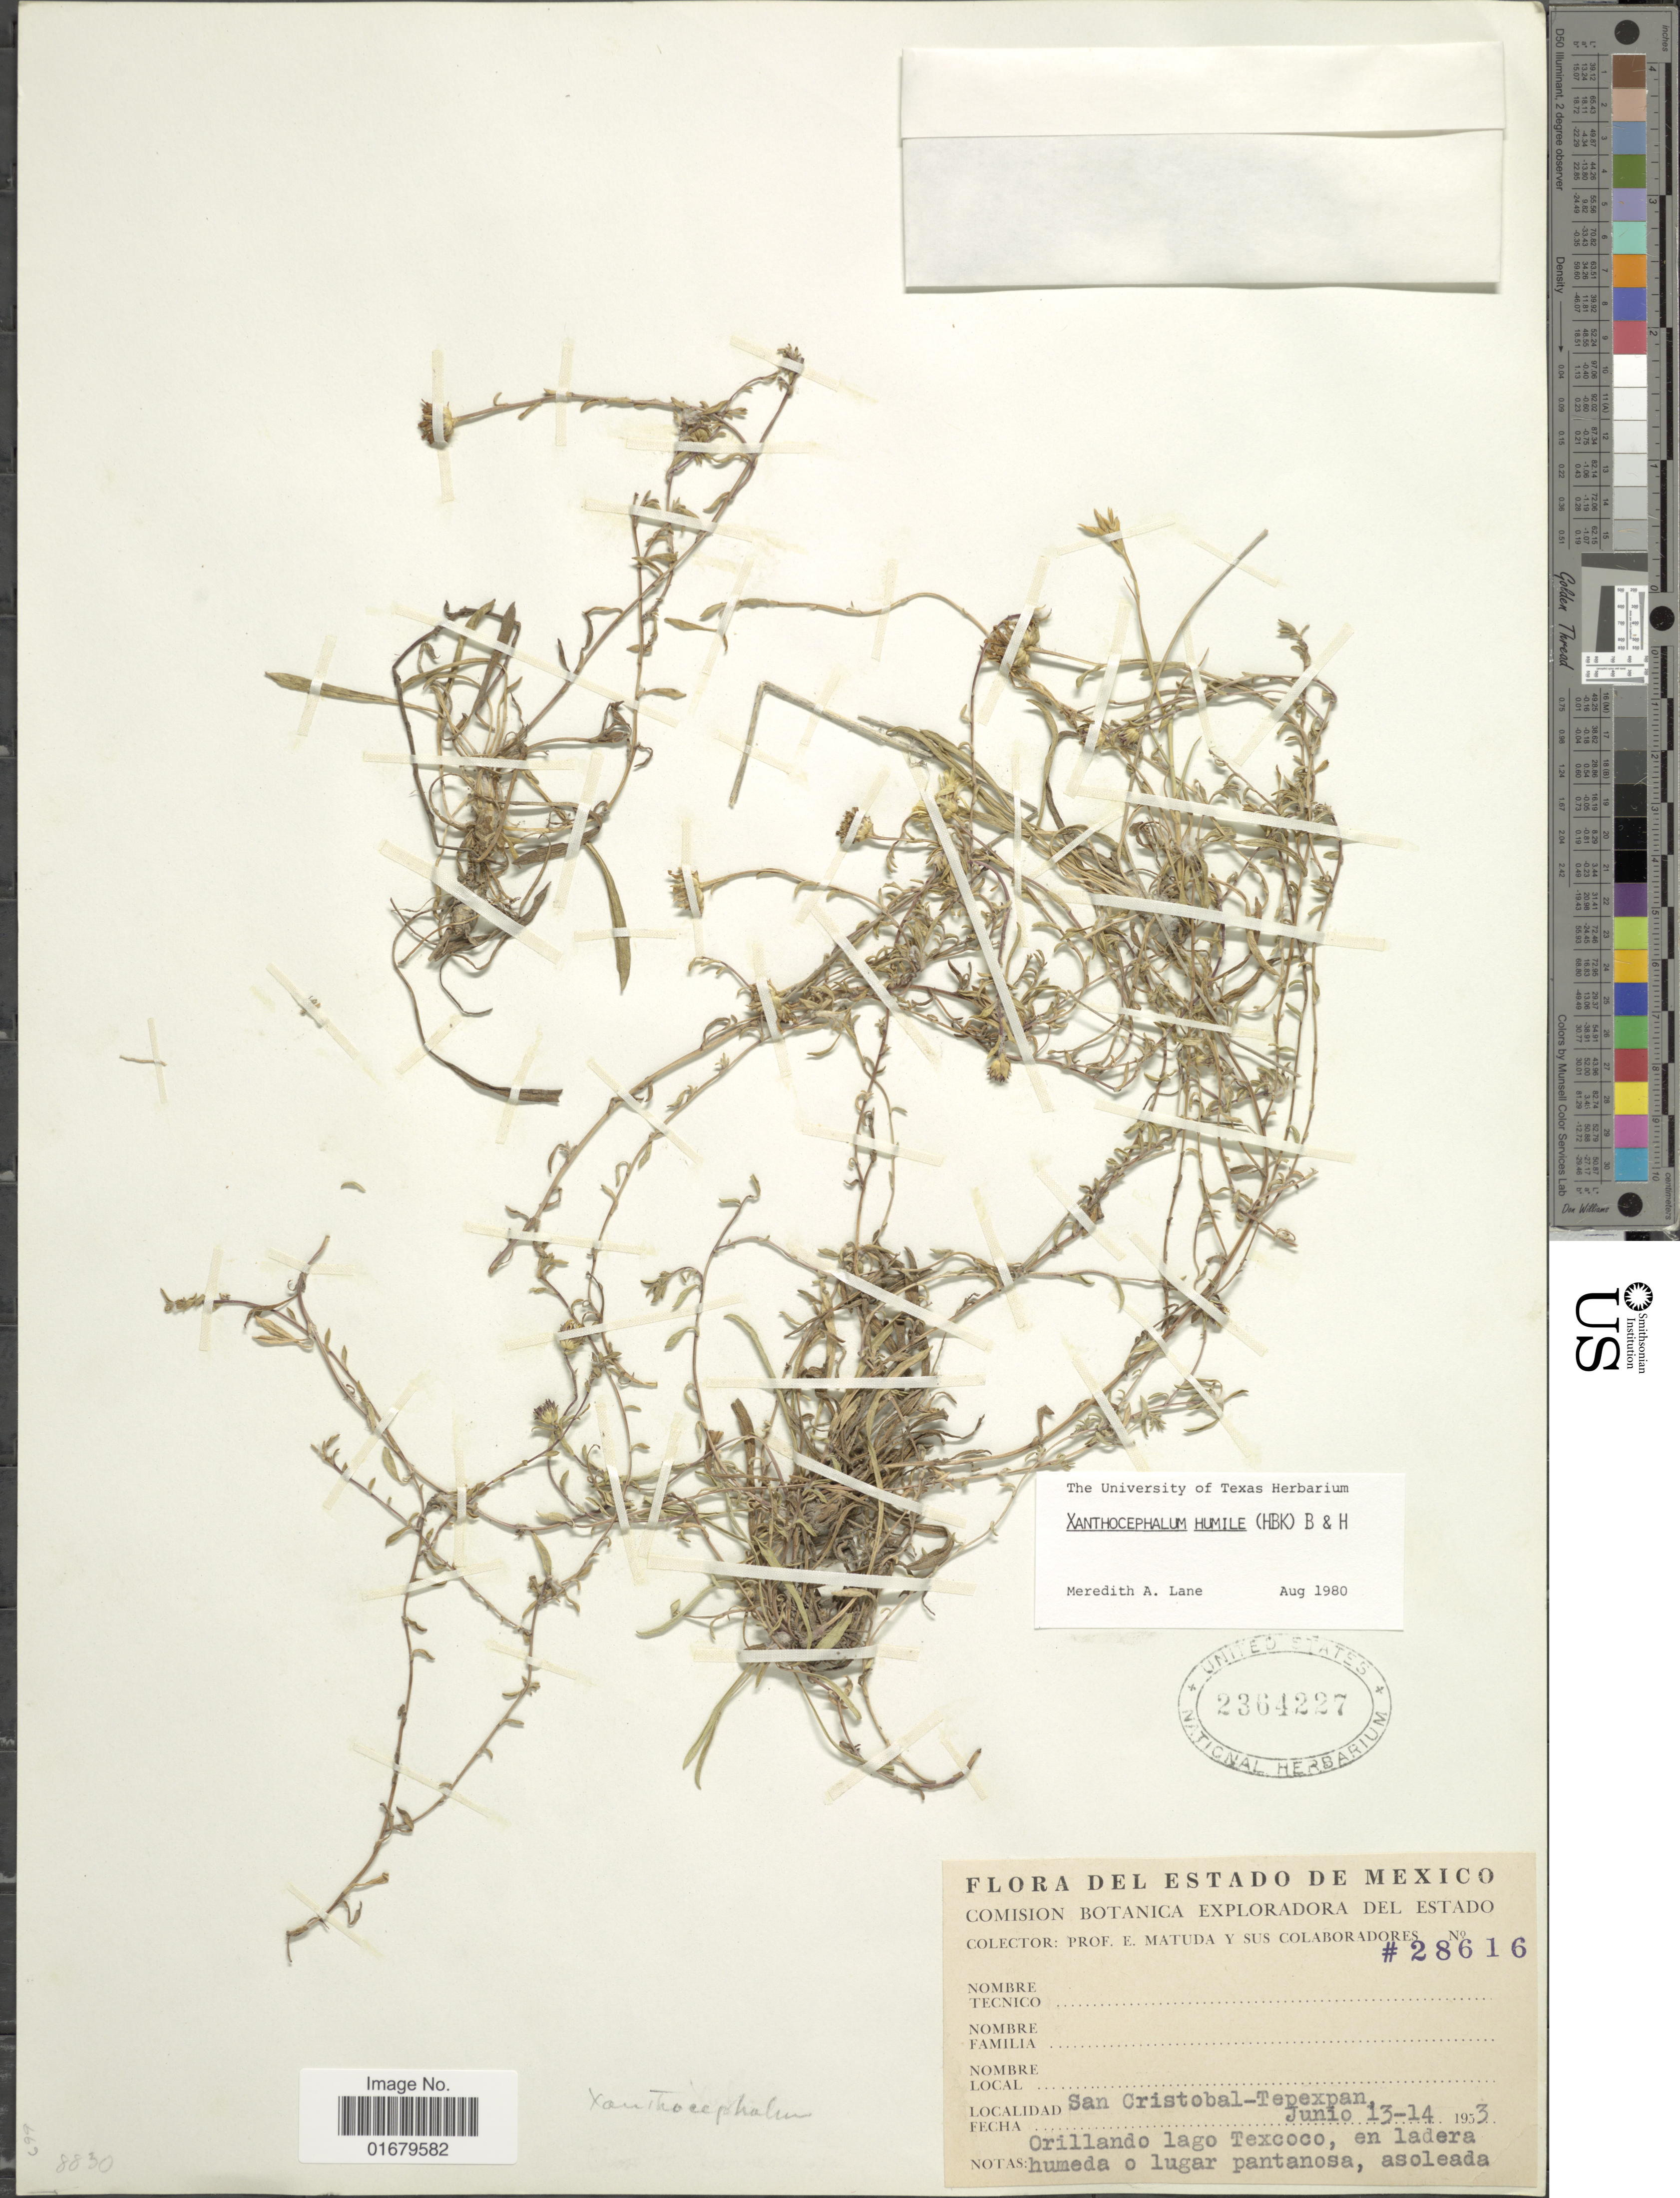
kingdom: Plantae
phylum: Tracheophyta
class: Magnoliopsida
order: Asterales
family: Asteraceae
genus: Xanthocephalum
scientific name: Xanthocephalum humile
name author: (Kunth) Benth. & Hook. f.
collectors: E. Matuda & et al.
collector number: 28616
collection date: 1953-06-13/1953-06-14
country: Mexico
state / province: México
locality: San Cristobal-Tepexpan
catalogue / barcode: US 2364227